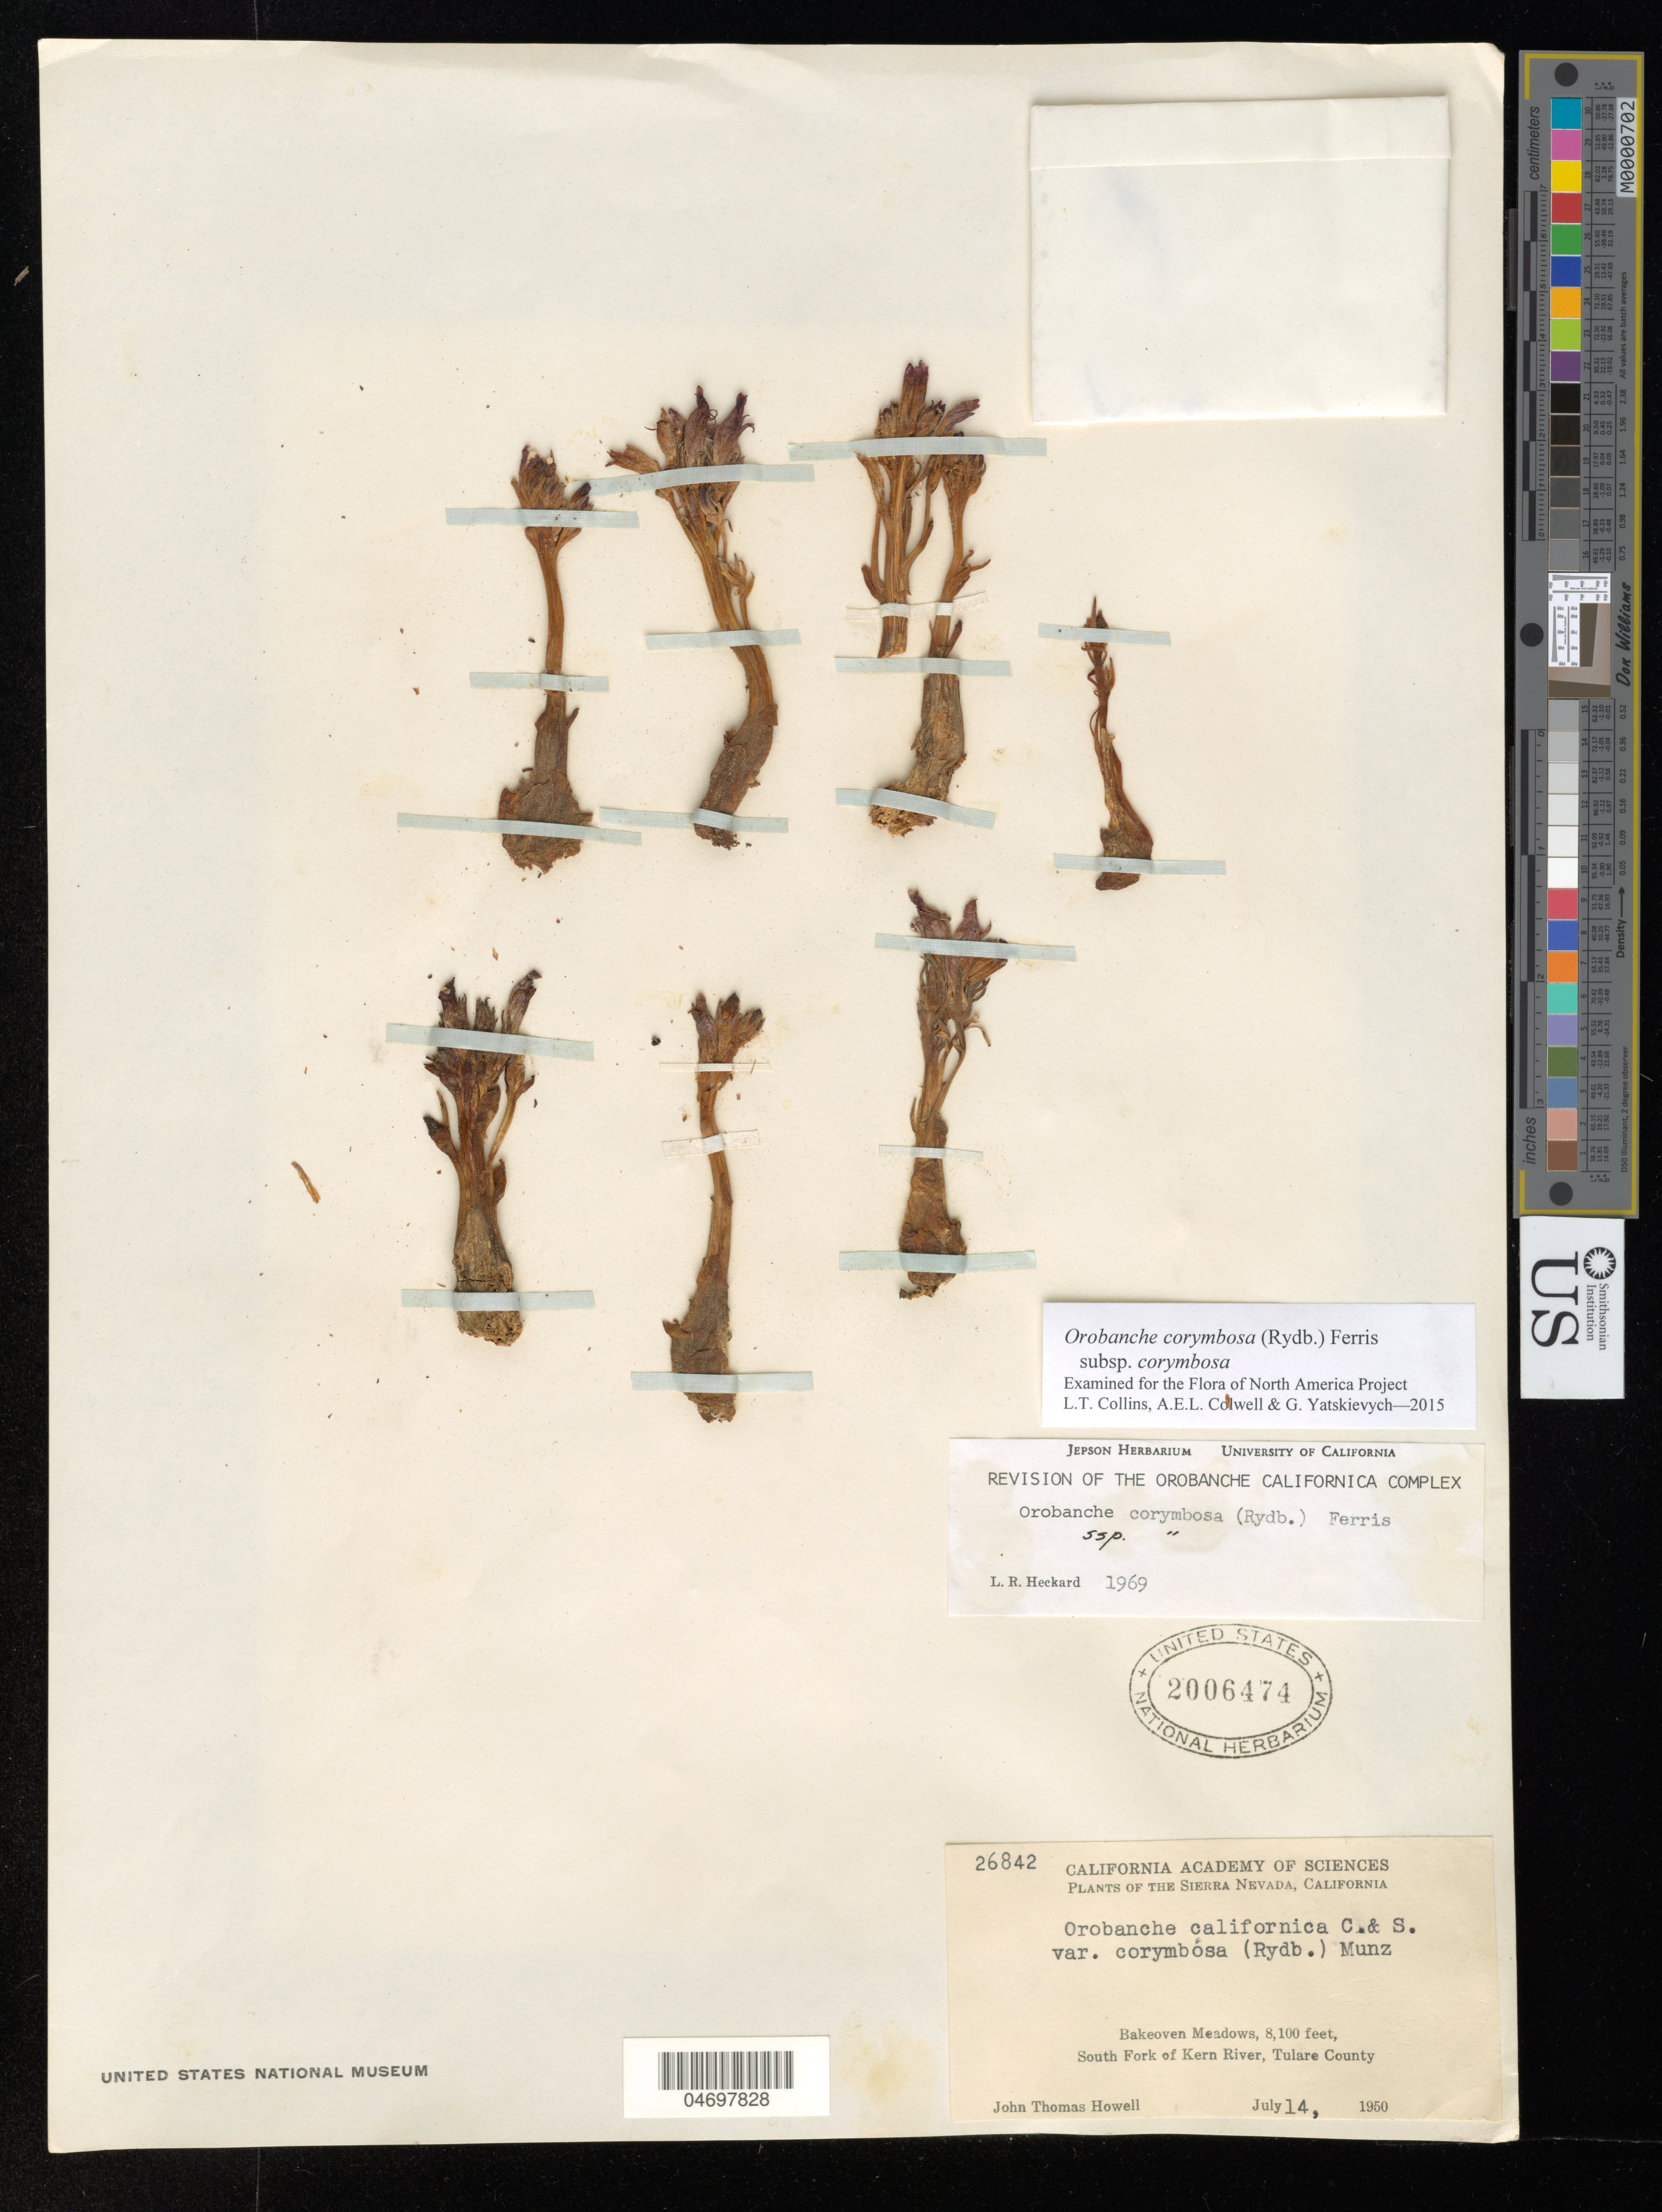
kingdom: Plantae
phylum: Tracheophyta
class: Magnoliopsida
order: Lamiales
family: Orobanchaceae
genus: Orobanche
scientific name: Orobanche corymbosa subsp. corymbosa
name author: (Rydb.) Ferris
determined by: Collins, L. T.; Colwell, A. E.; Yatskievych, G. A.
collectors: J. T. Howell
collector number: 26842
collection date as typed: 14 Jul 1950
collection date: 1950-07-14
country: United States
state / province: California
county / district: Tulare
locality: Bakeoven Meadows. South Fork of Kern River. Sierra Nevada.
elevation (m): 2469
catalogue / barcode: US 2006474